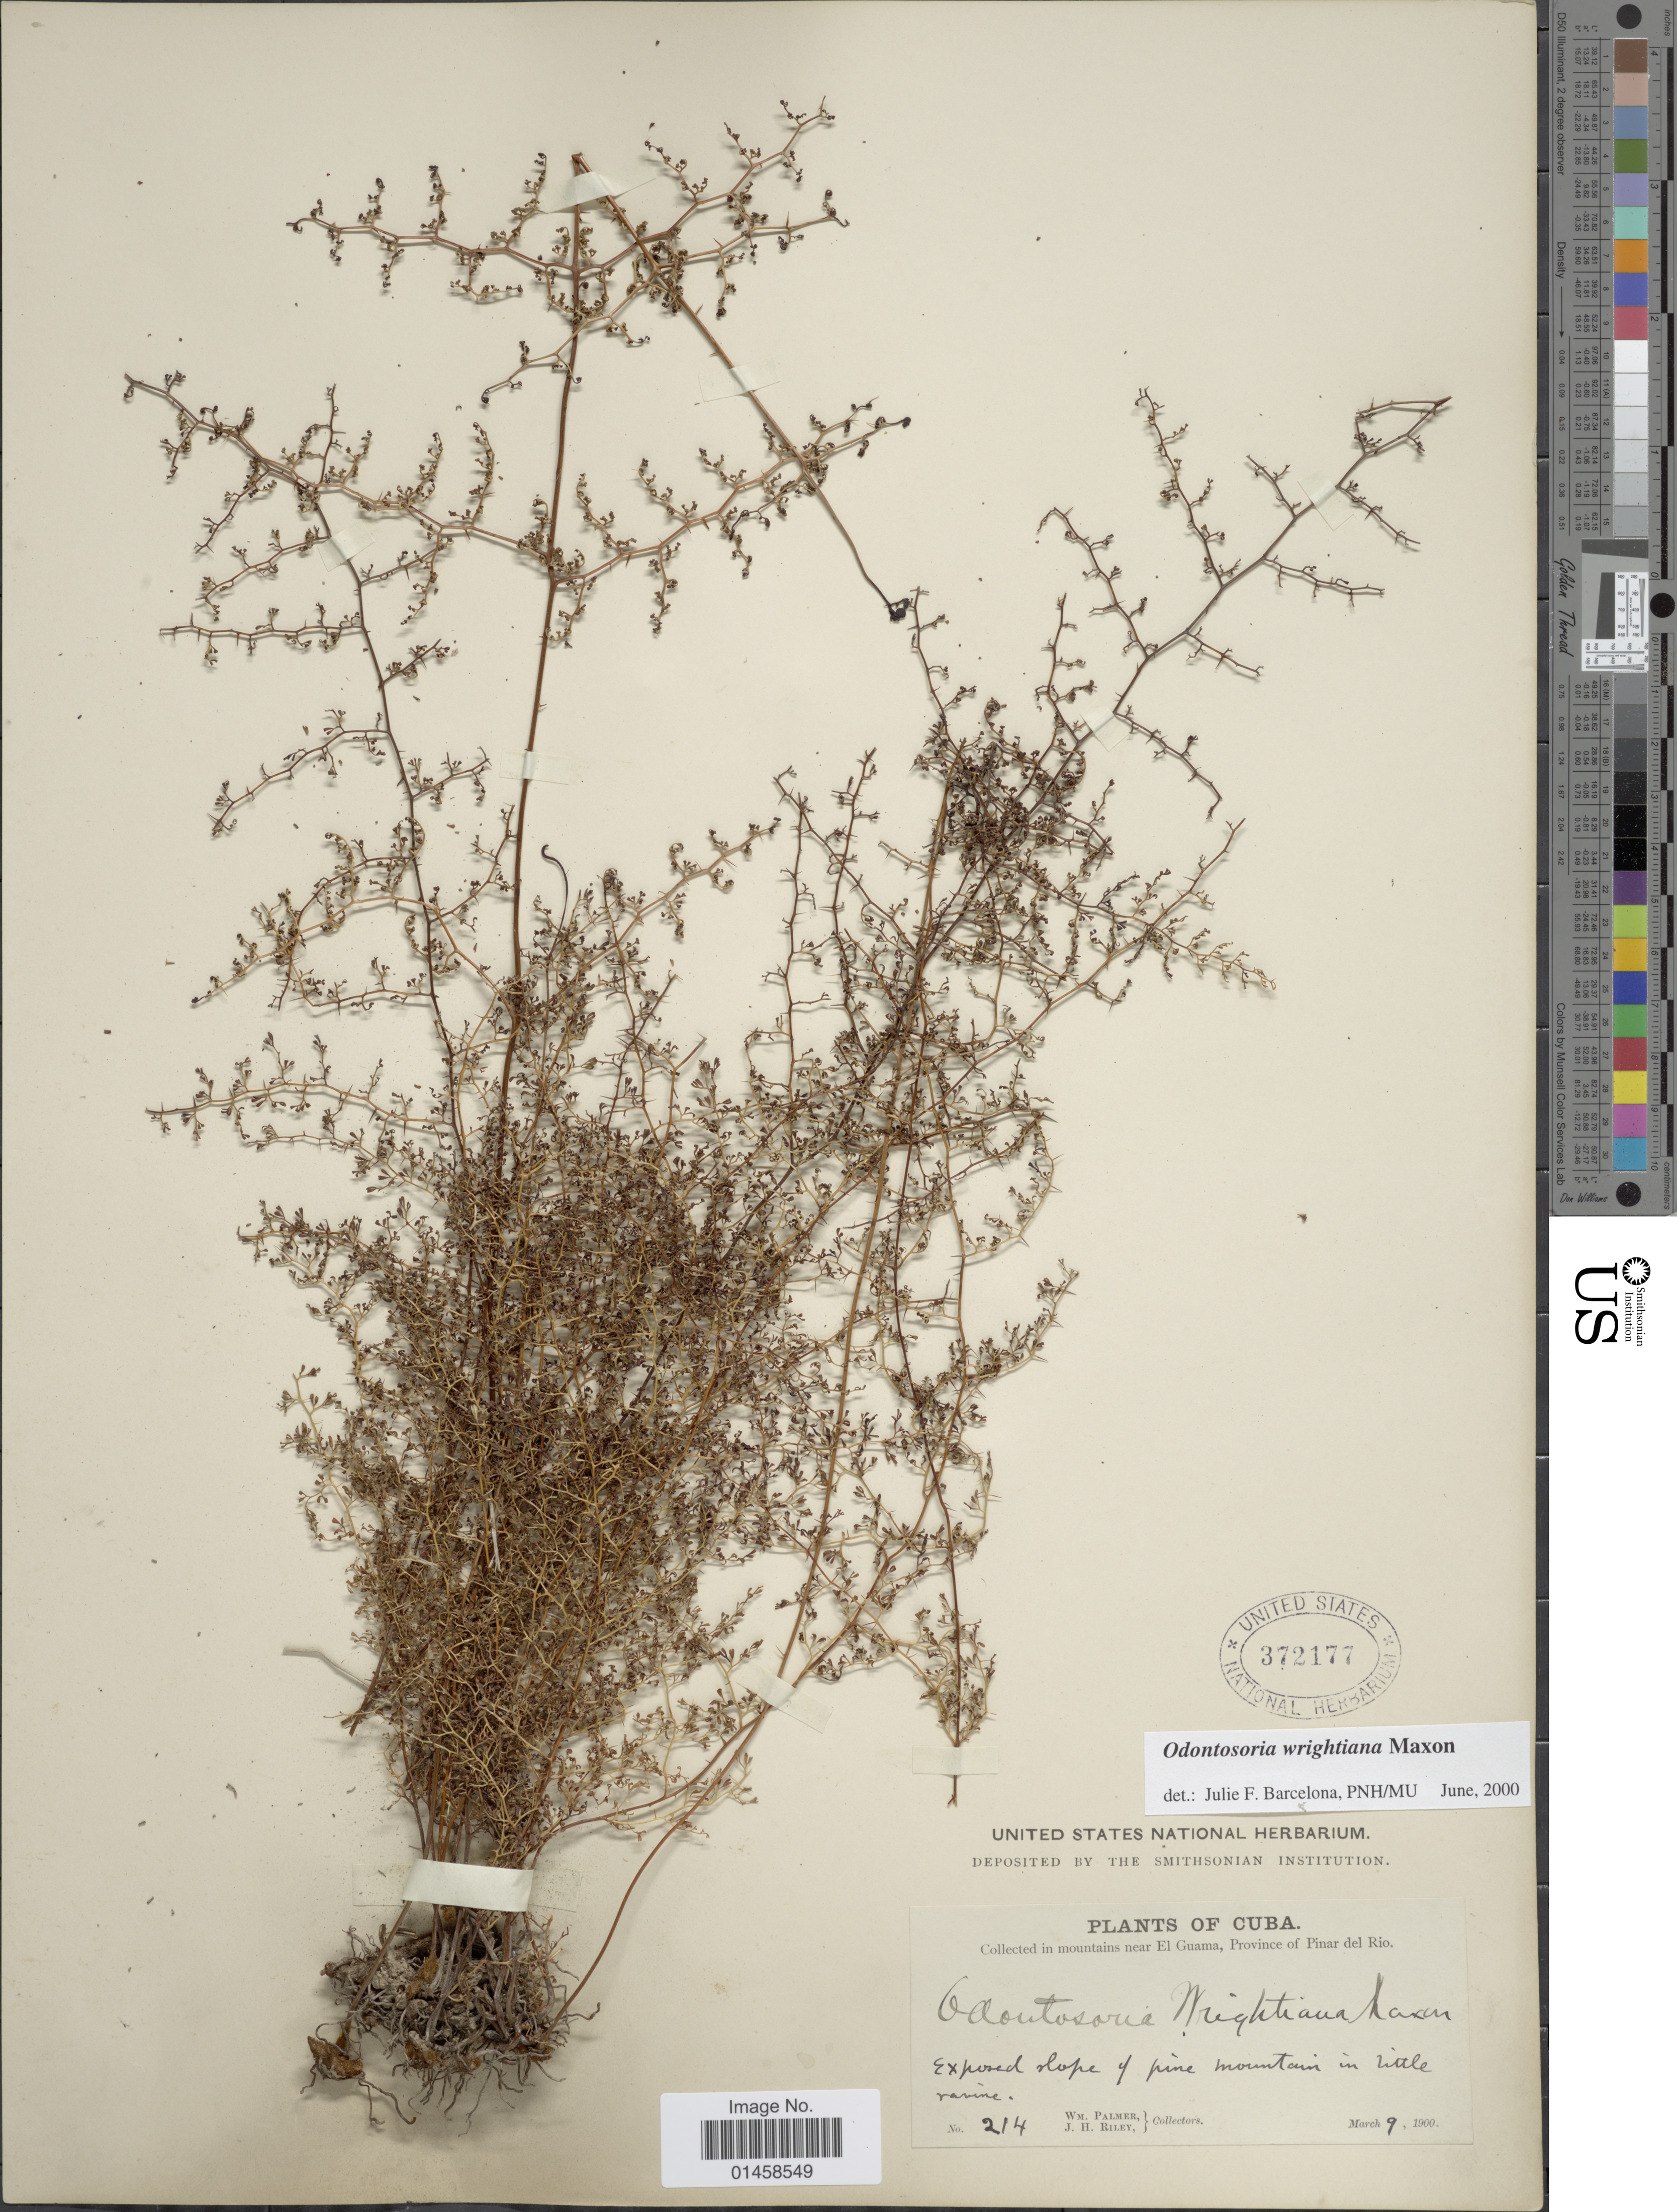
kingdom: Plantae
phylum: Tracheophyta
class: Polypodiopsida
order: Polypodiales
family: Lindsaeaceae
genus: Odontosoria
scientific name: Odontosoria wrightiana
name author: Maxon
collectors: W. Palmer & J. H. Riley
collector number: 214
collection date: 1900-03-09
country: Cuba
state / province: Pinar del Río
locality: In mountains near El Guama, Province of Pinar del Rio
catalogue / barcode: US 372177